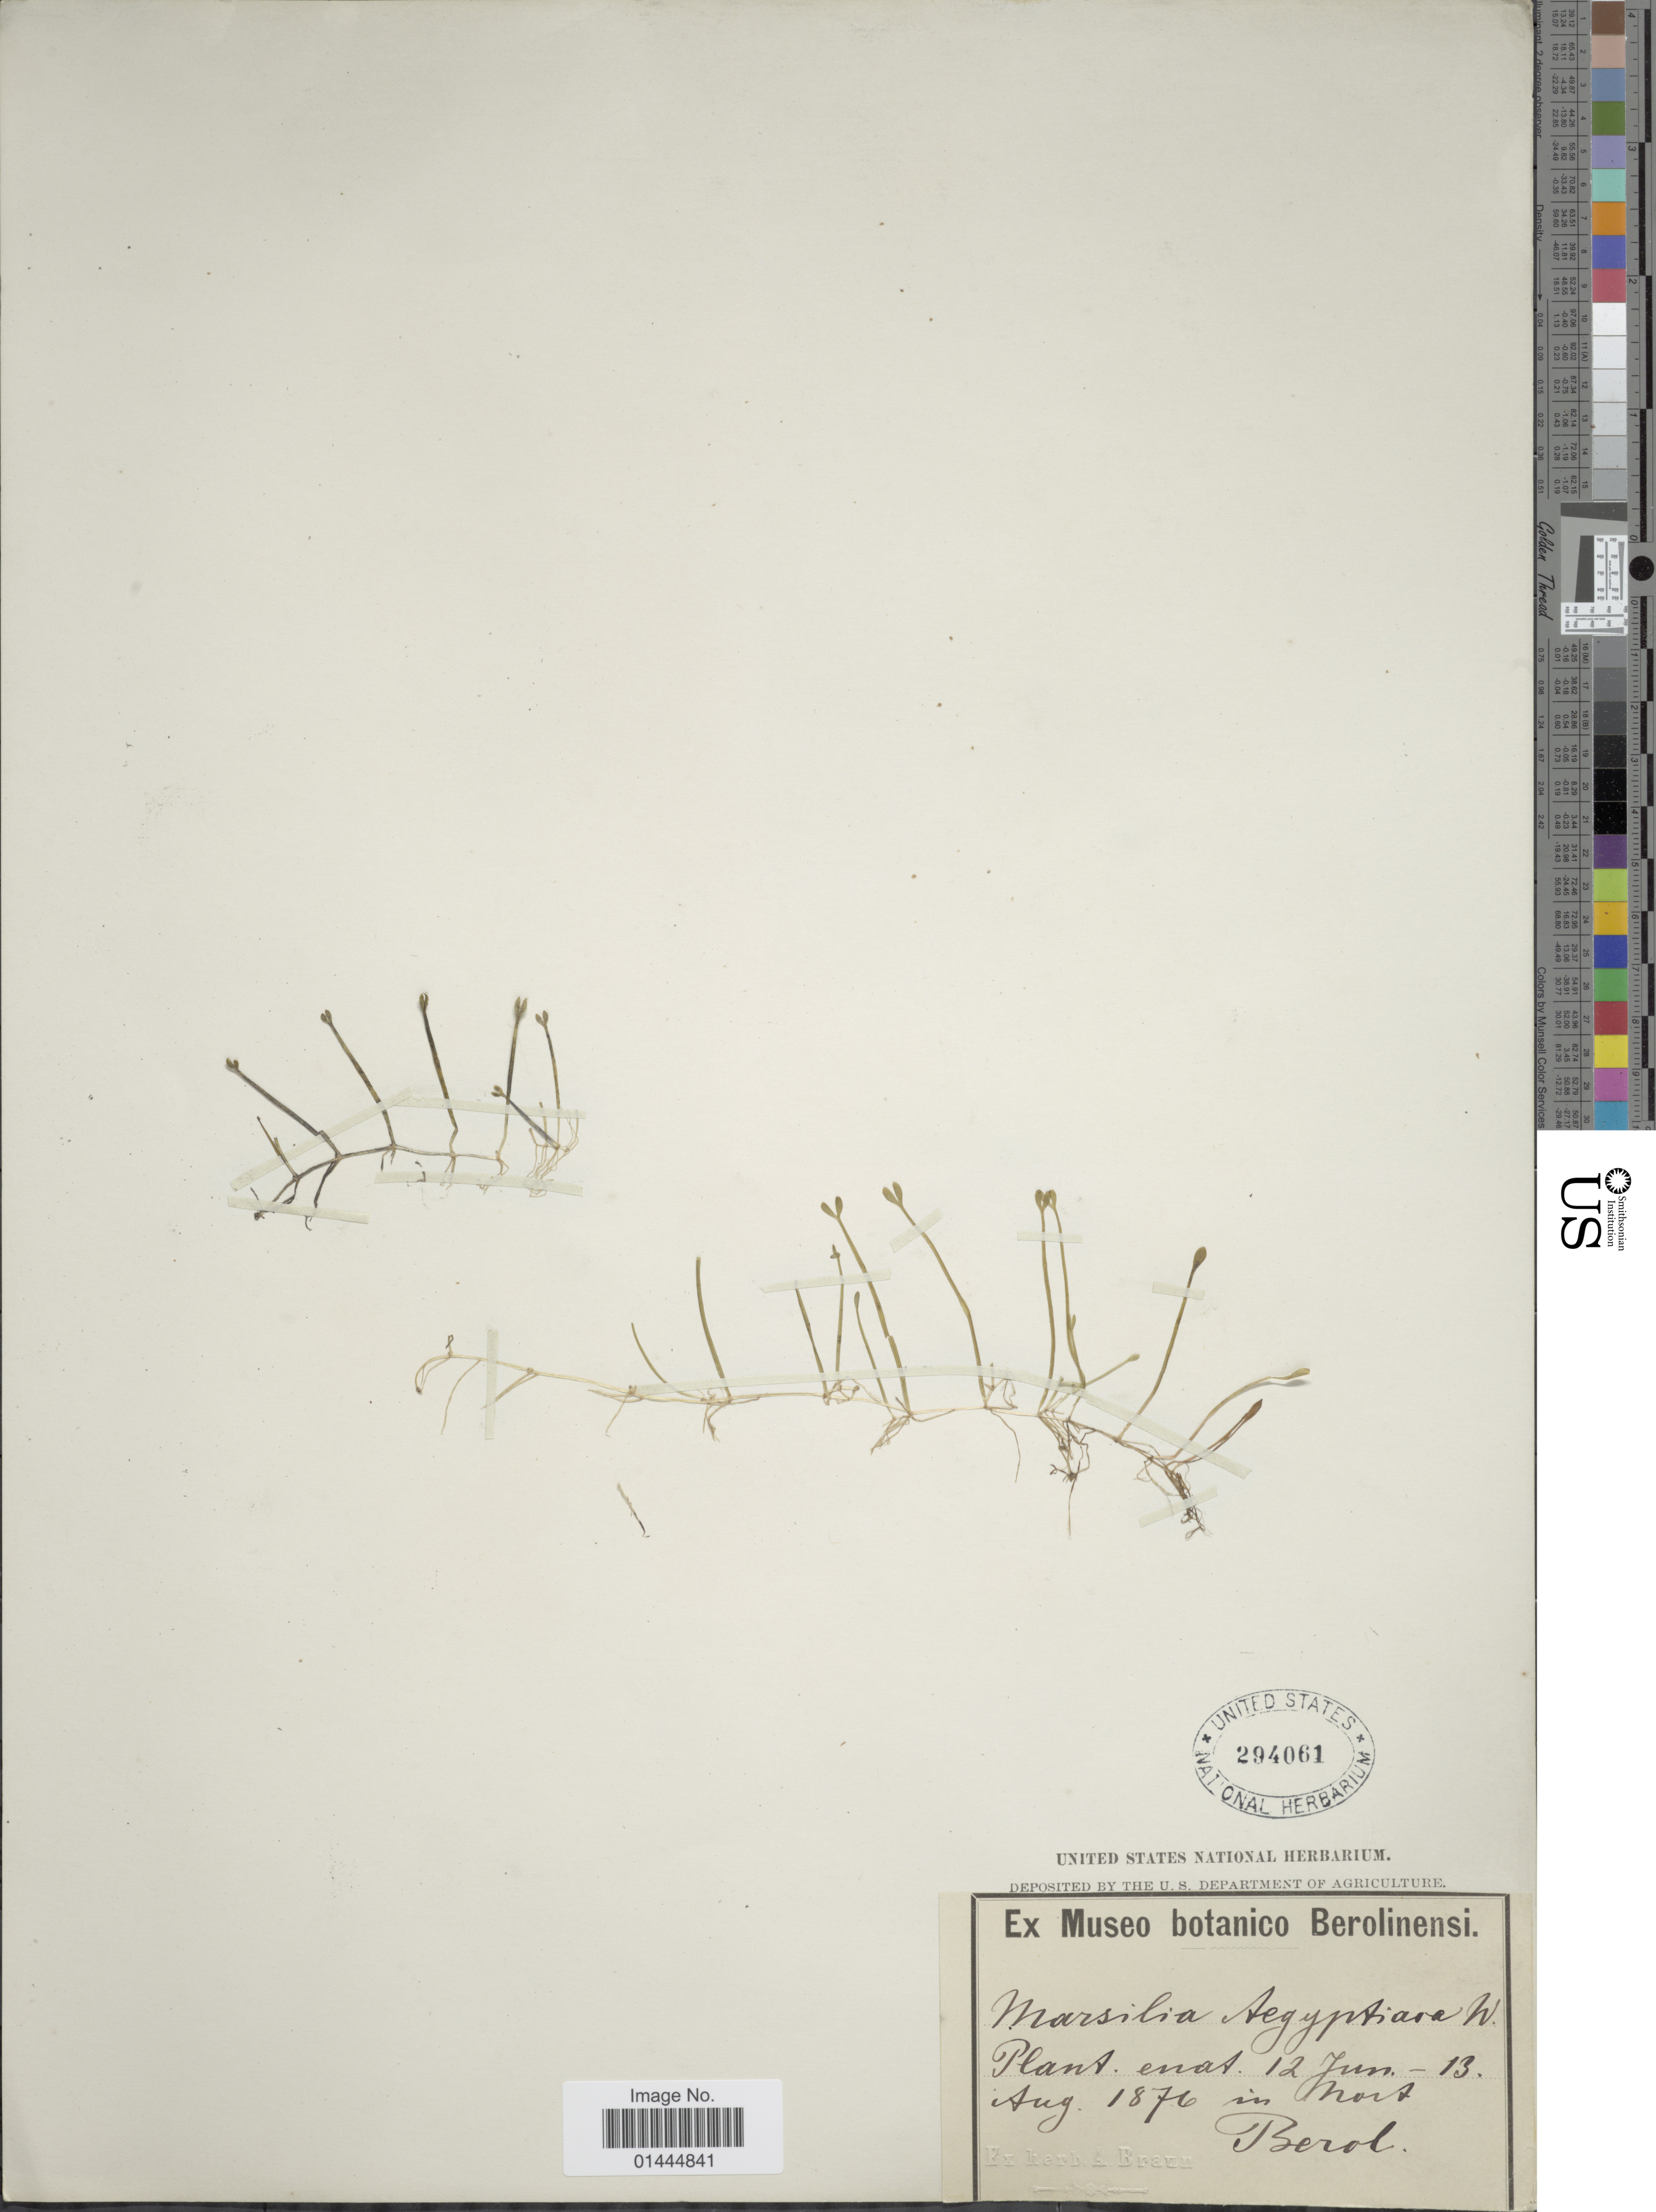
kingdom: Plantae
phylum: Tracheophyta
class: Polypodiopsida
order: Salviniales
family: Marsileaceae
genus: Marsilea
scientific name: Marsilea aegyptiaca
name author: Willd.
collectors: ex herb. A. Braun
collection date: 1876-05-12/1876-08-13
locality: In Hort. Berol.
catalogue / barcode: US 294061